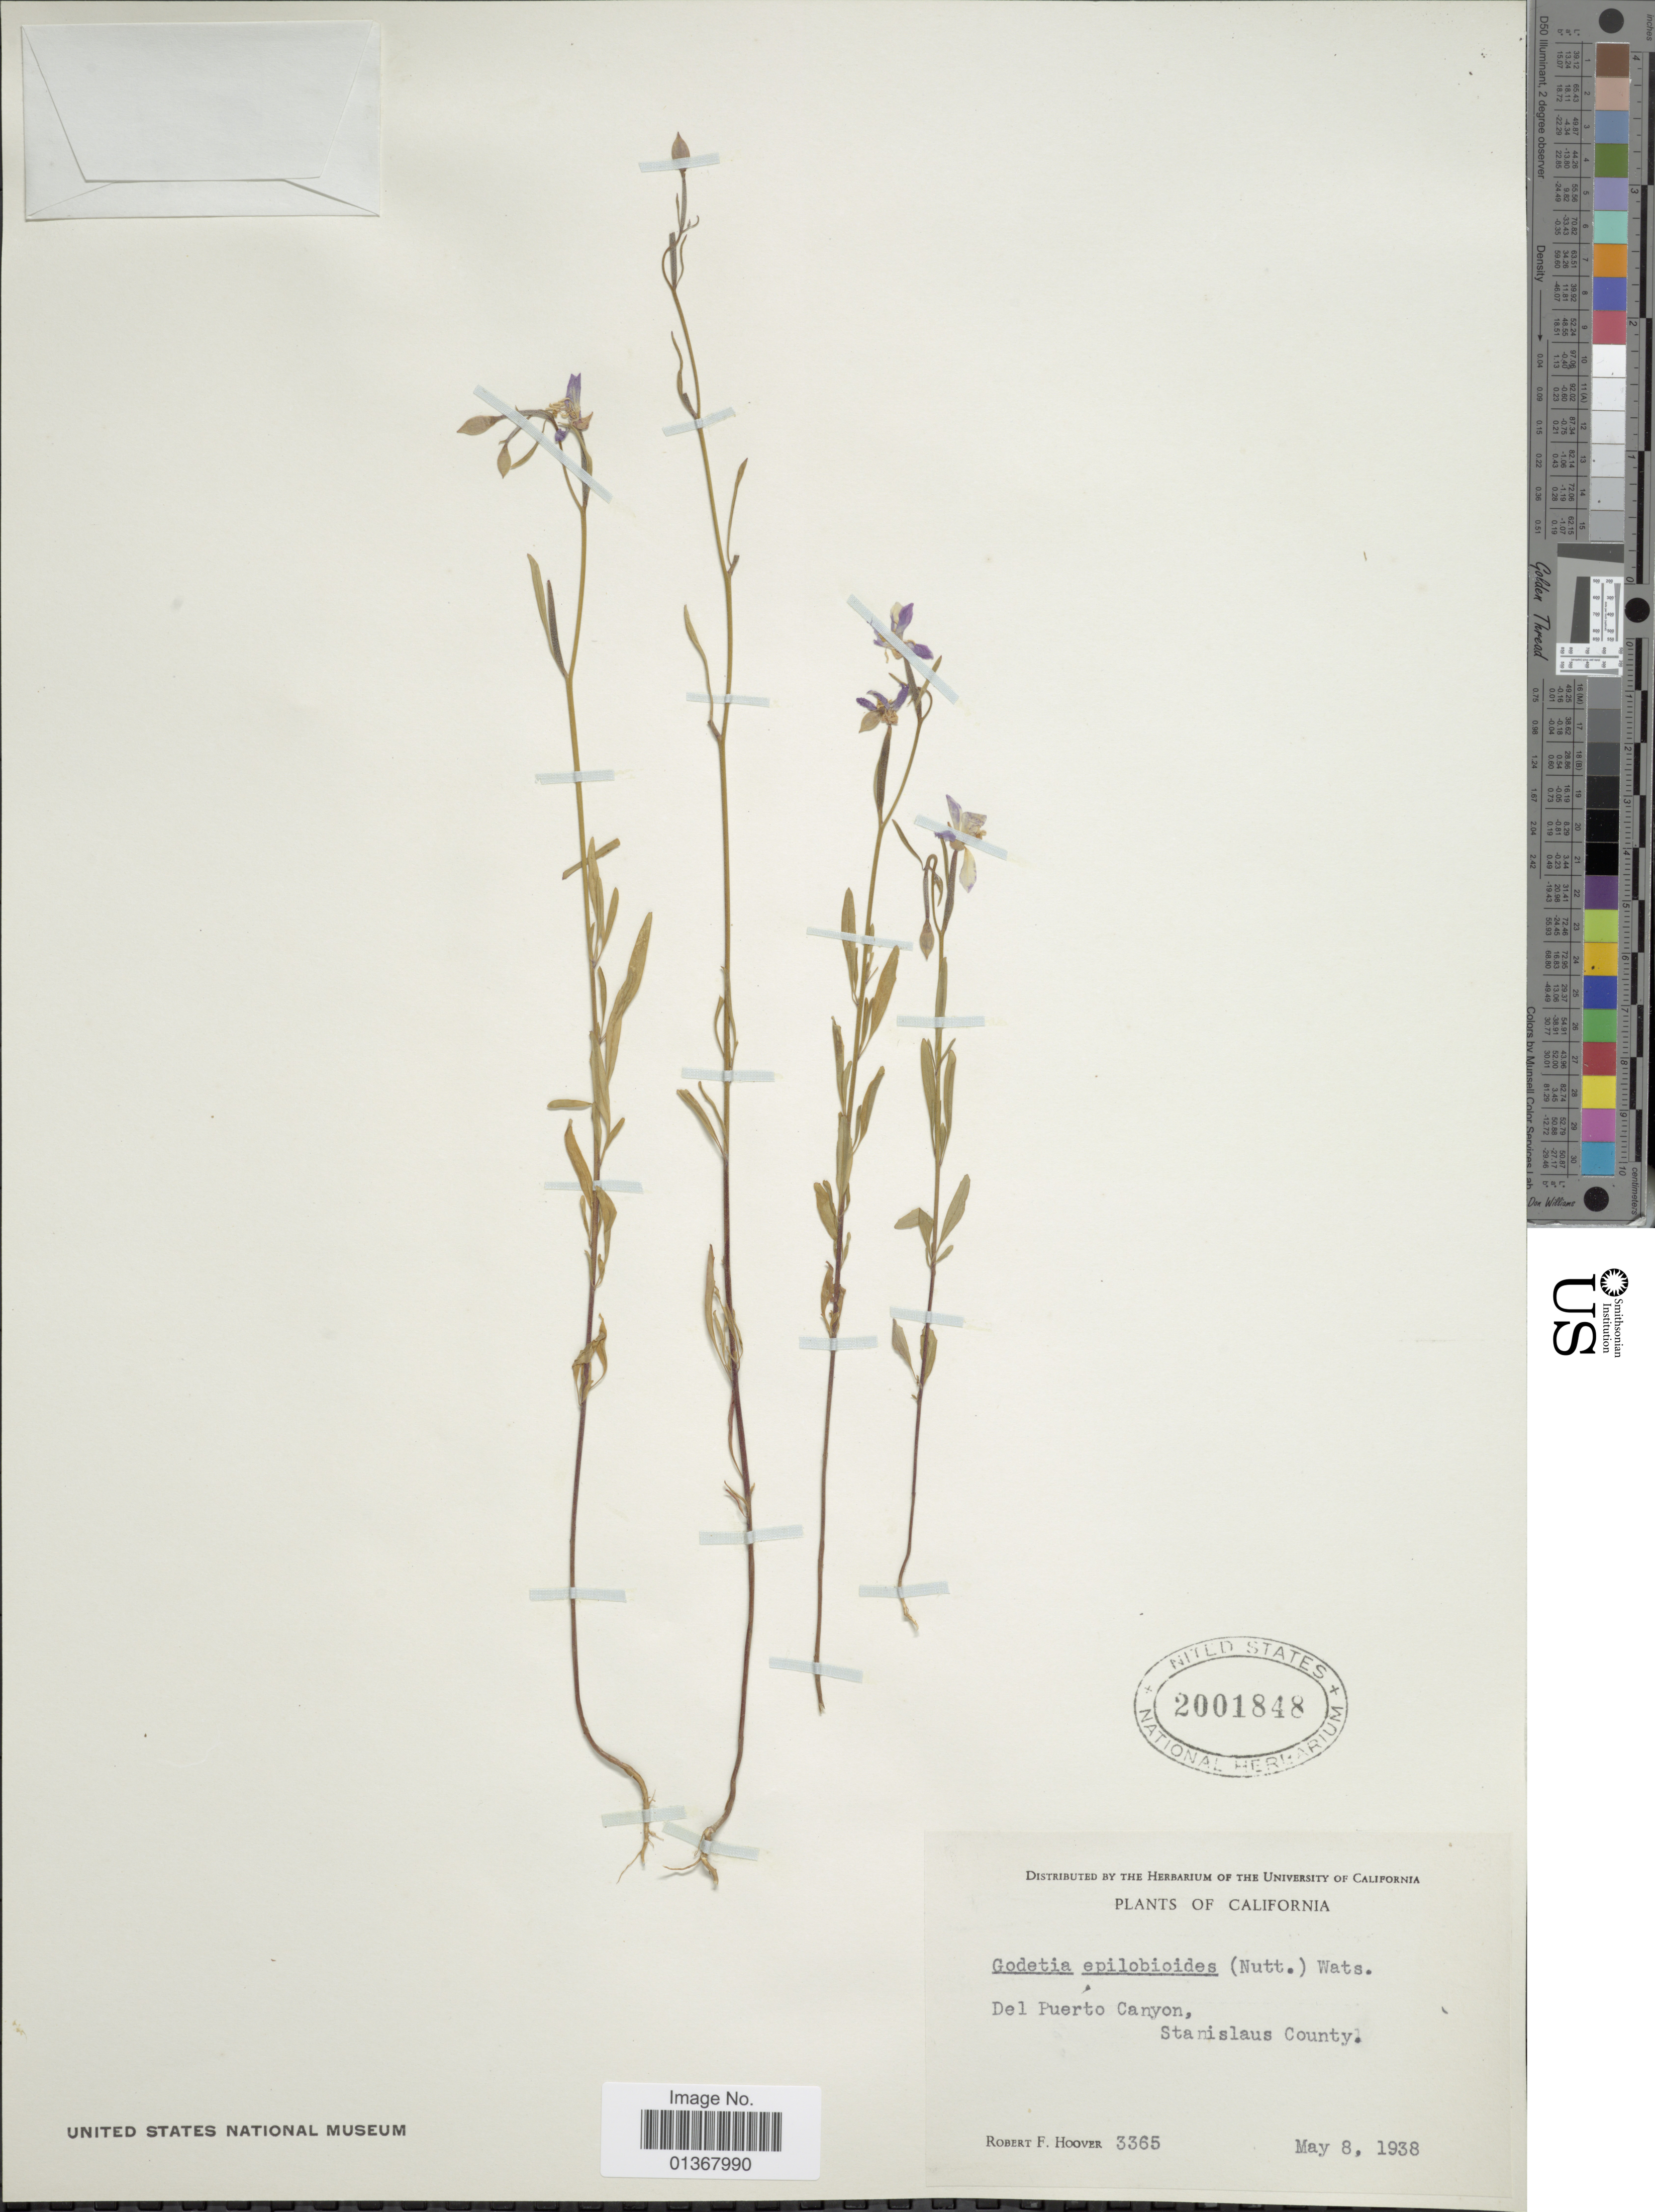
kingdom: Plantae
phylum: Tracheophyta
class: Magnoliopsida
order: Myrtales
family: Onagraceae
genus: Clarkia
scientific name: Clarkia epilobioides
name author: (Nutt. ex Torr. & A. Gray) A. Nelson & J.F. Macbr.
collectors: R. F. Hoover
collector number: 3365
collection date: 1938-05-08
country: United States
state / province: California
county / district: Stanislaus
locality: Del Puerto Canyon, Stanislaus County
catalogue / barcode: US 2001848